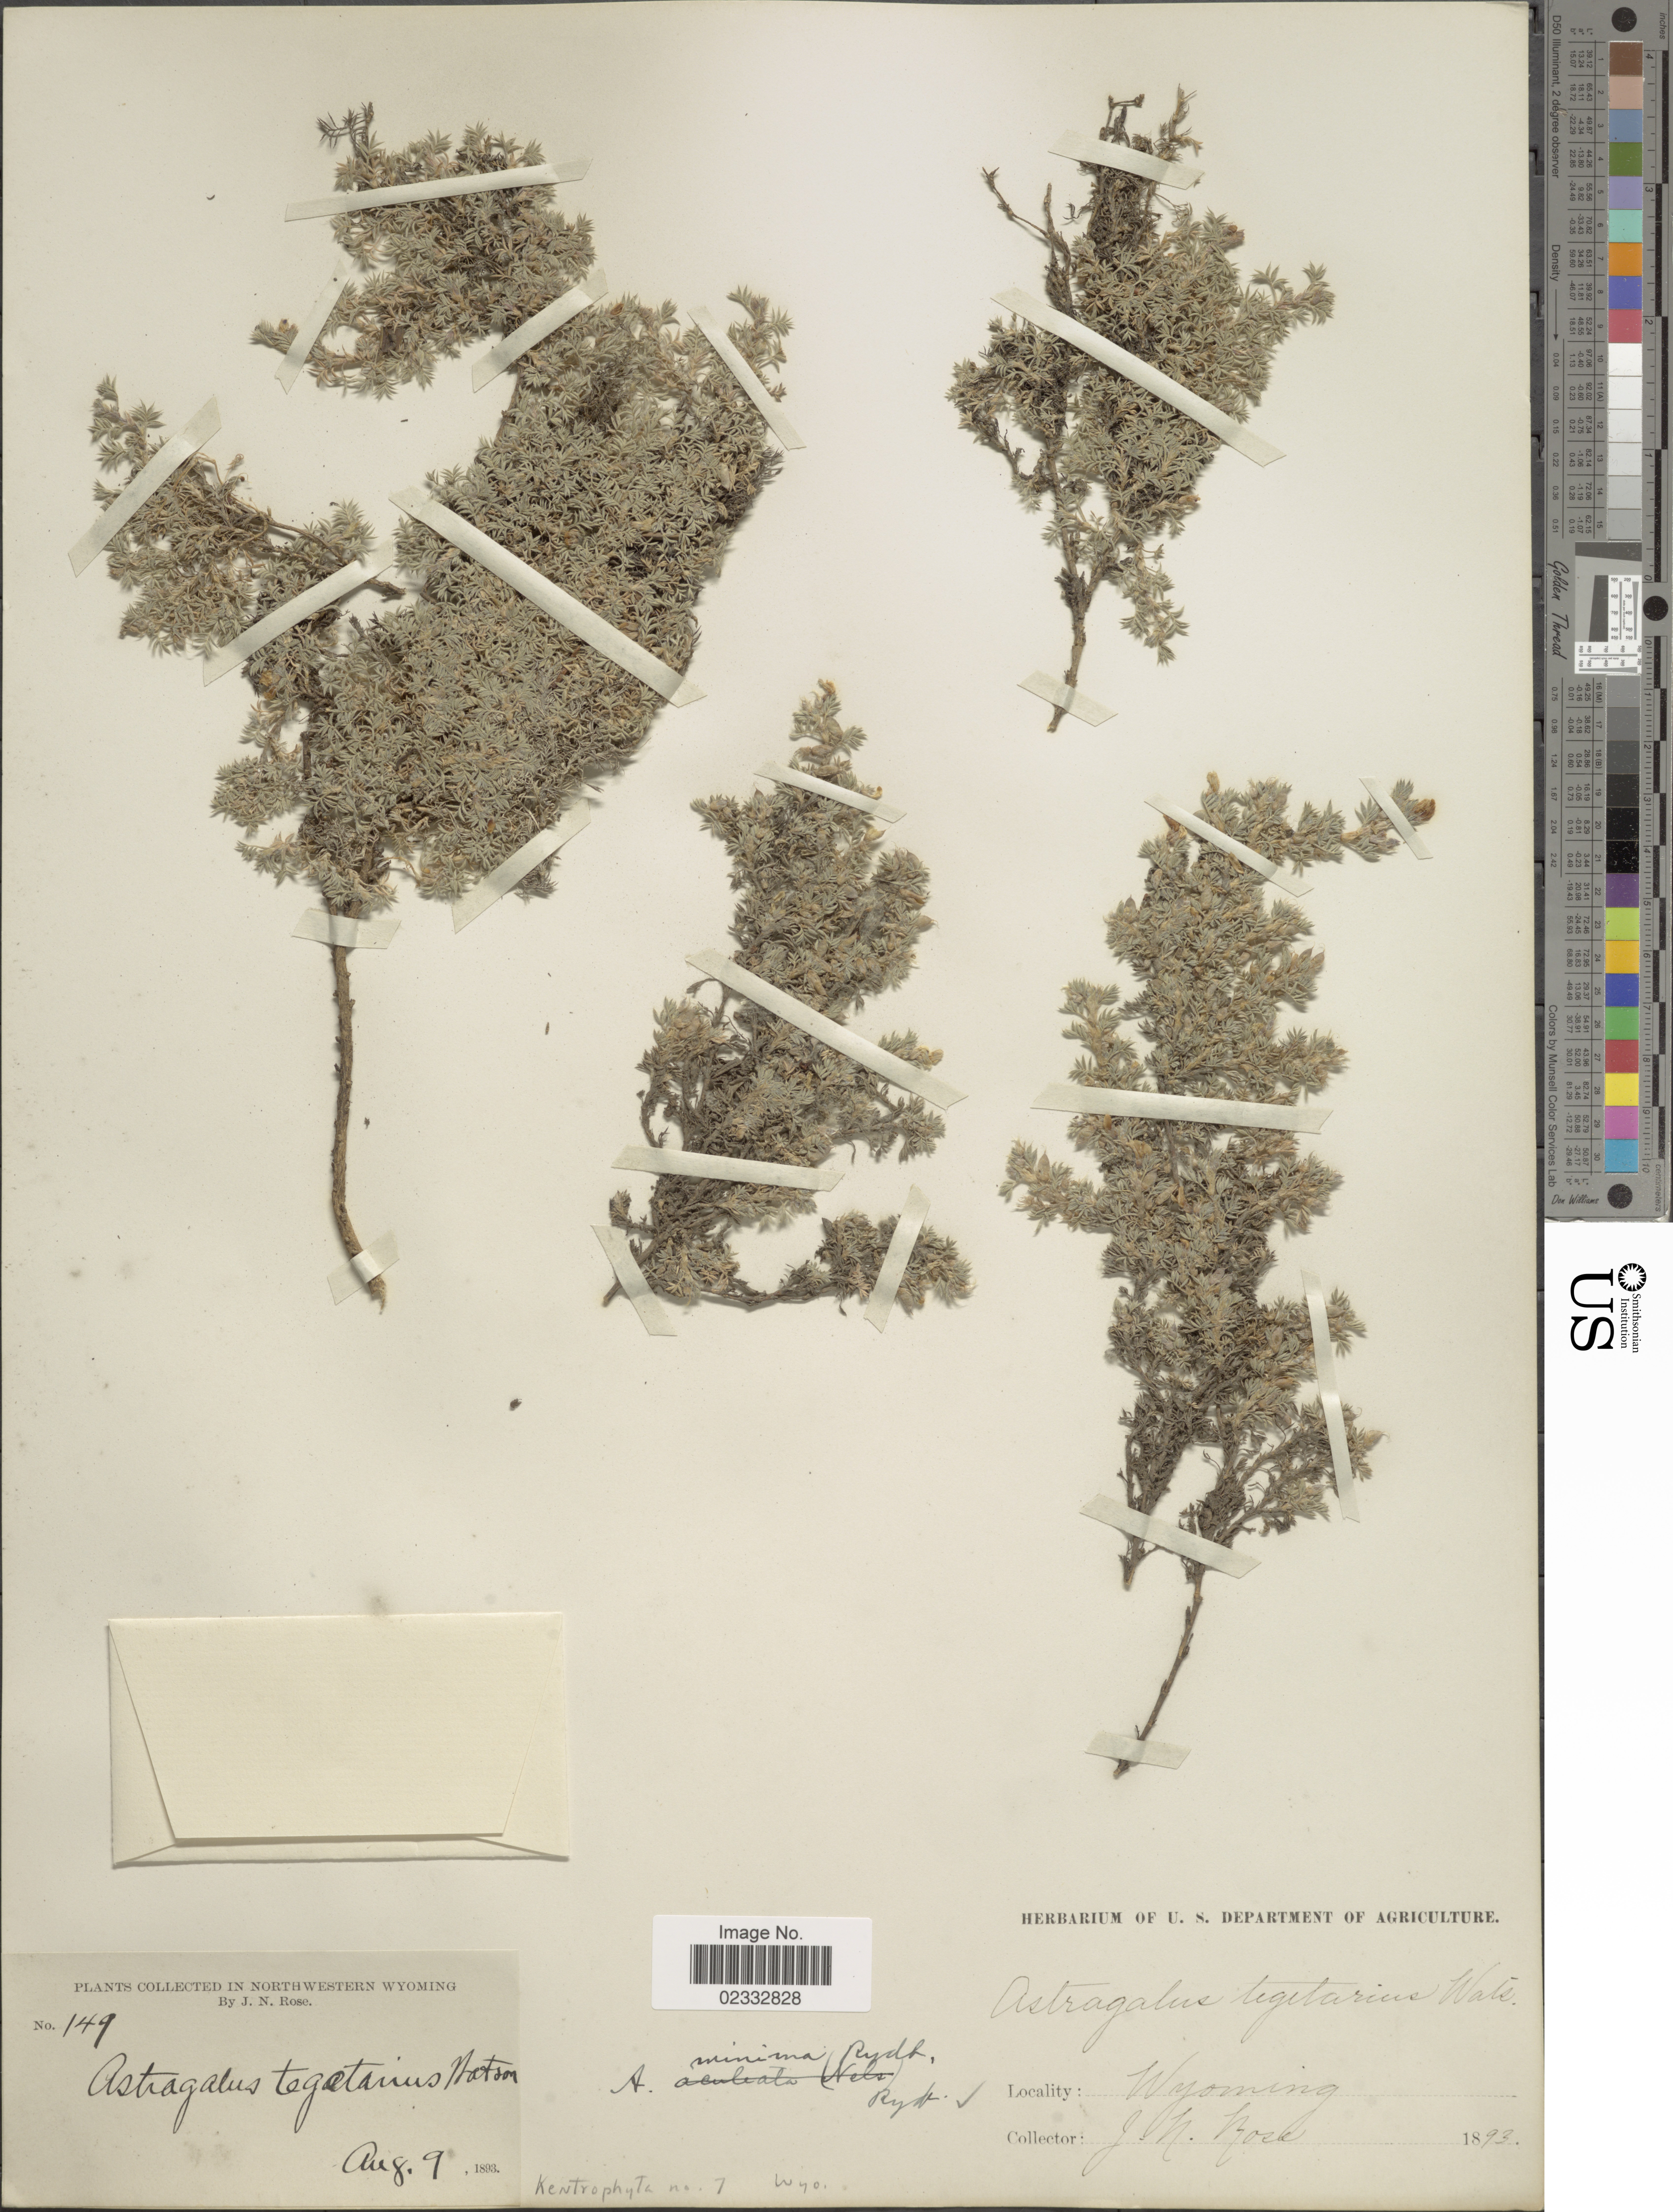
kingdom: Plantae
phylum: Tracheophyta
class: Magnoliopsida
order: Fabales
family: Fabaceae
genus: Astragalus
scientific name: Astragalus minimus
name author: Vogel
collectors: J. N. Rose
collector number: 149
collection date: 1893-08-09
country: United States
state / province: Wyoming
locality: Northwestern Wyoming